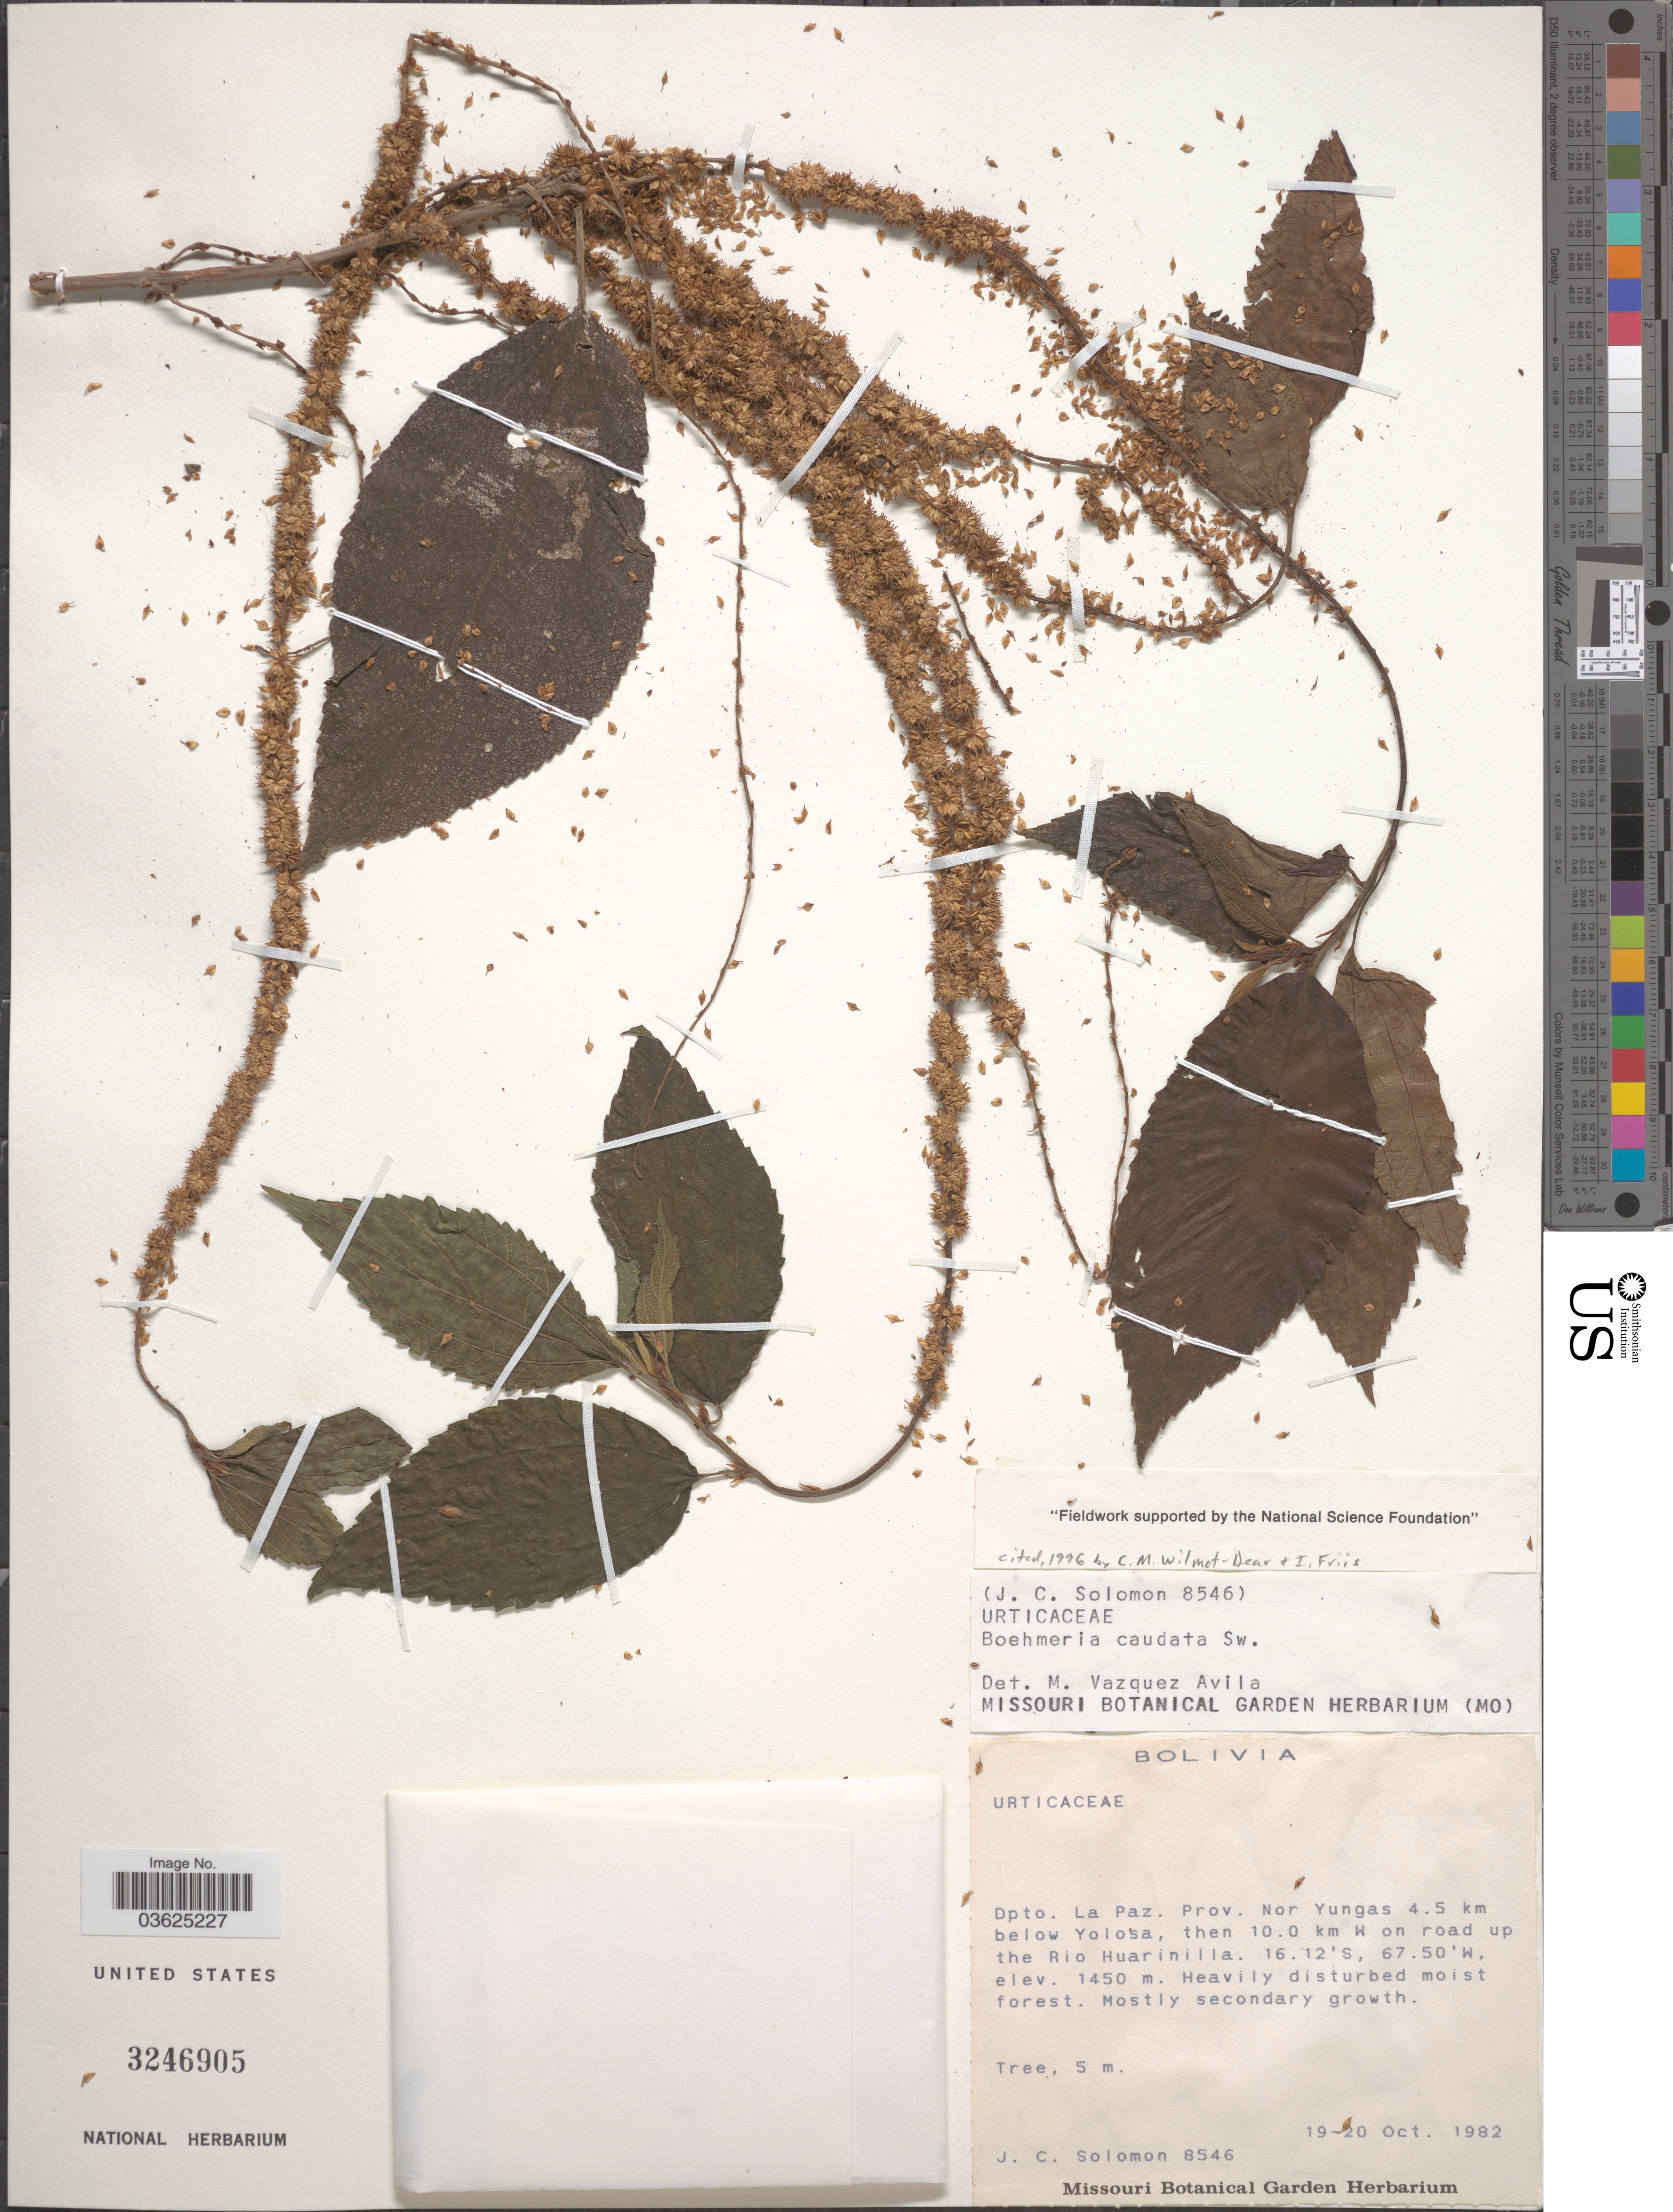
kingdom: Plantae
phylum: Tracheophyta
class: Magnoliopsida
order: Rosales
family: Urticaceae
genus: Boehmeria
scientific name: Boehmeria caudata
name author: Sw.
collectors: J. C. Solomon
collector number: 8546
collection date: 1982-10-19/1982-10-20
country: Bolivia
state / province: La Paz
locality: Dpto. La Paz. Prov. Nor Yungas 4.5 km below Yolosa, then 10.0 km W on road up the Rio Huarinilla.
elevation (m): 1450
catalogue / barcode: US 3246905